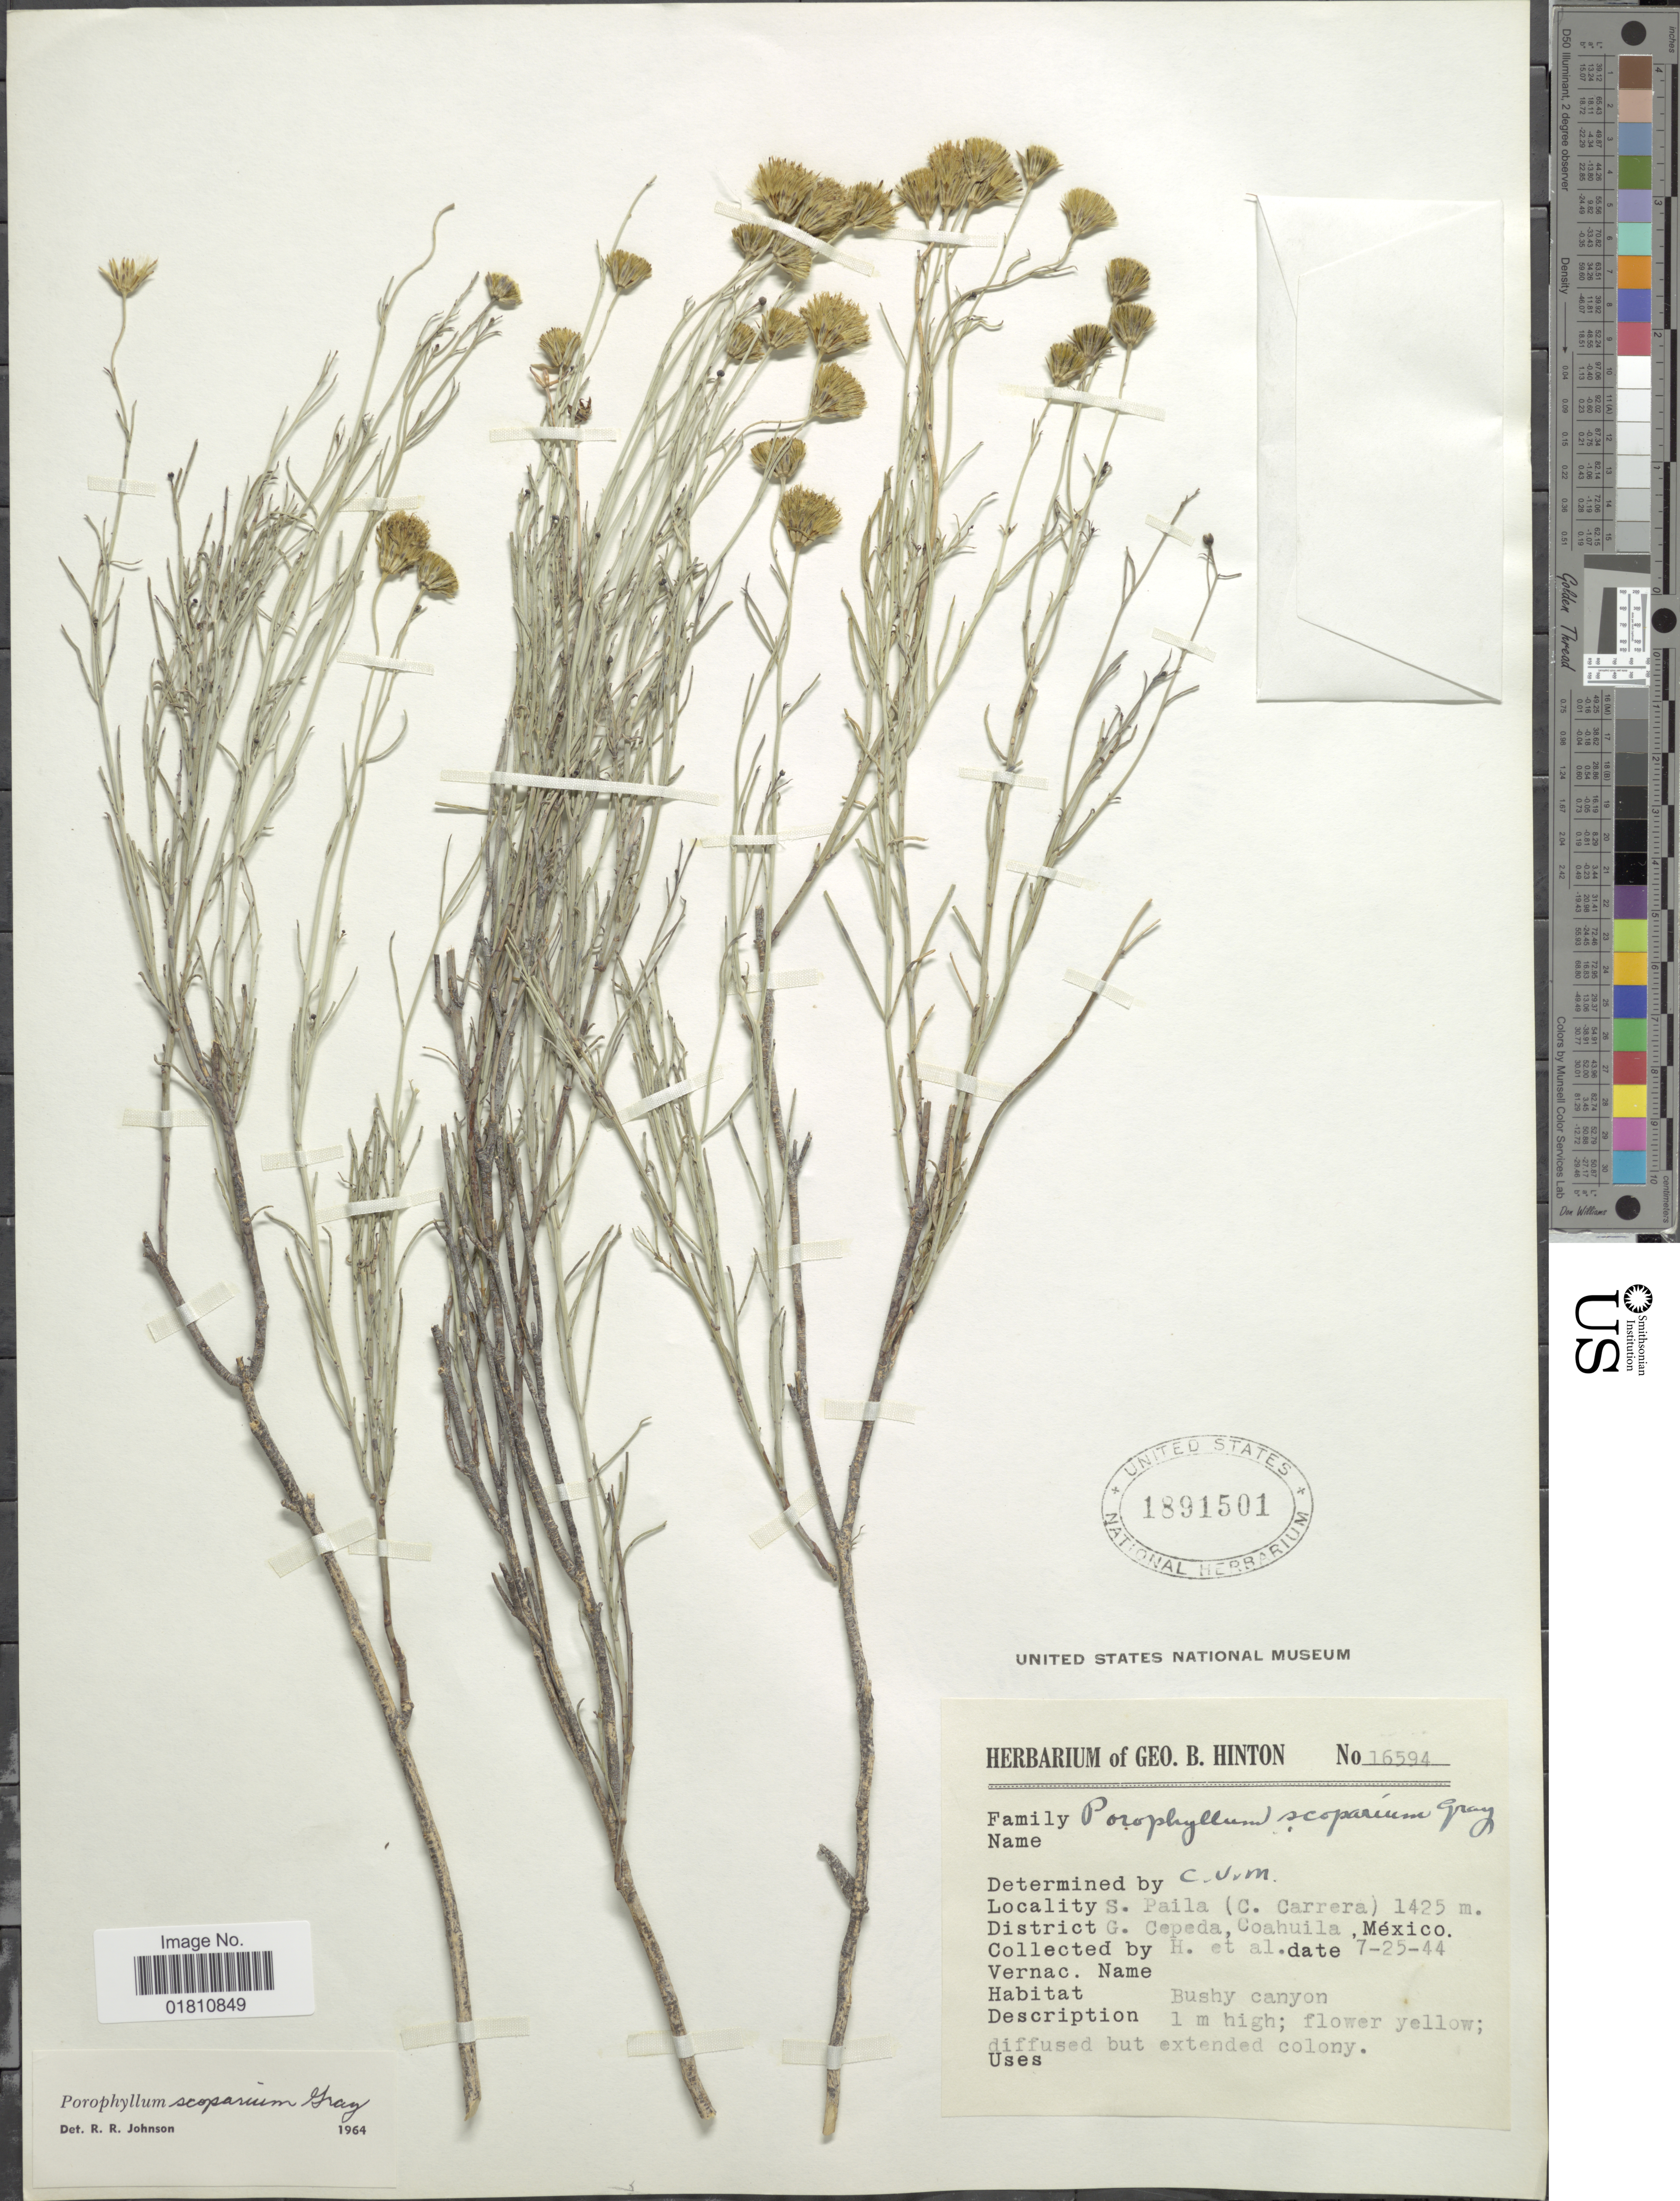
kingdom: Plantae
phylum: Tracheophyta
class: Magnoliopsida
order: Asterales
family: Asteraceae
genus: Porophyllum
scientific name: Porophyllum scoparium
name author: A. Gray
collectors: G. B. Hinton & et al.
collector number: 16594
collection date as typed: Transcribed d/m/y: 25/7/44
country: Mexico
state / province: Coahuila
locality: S. Paila (C. Carrera), District G. Cepeda.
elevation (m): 1425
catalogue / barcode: US 1891501